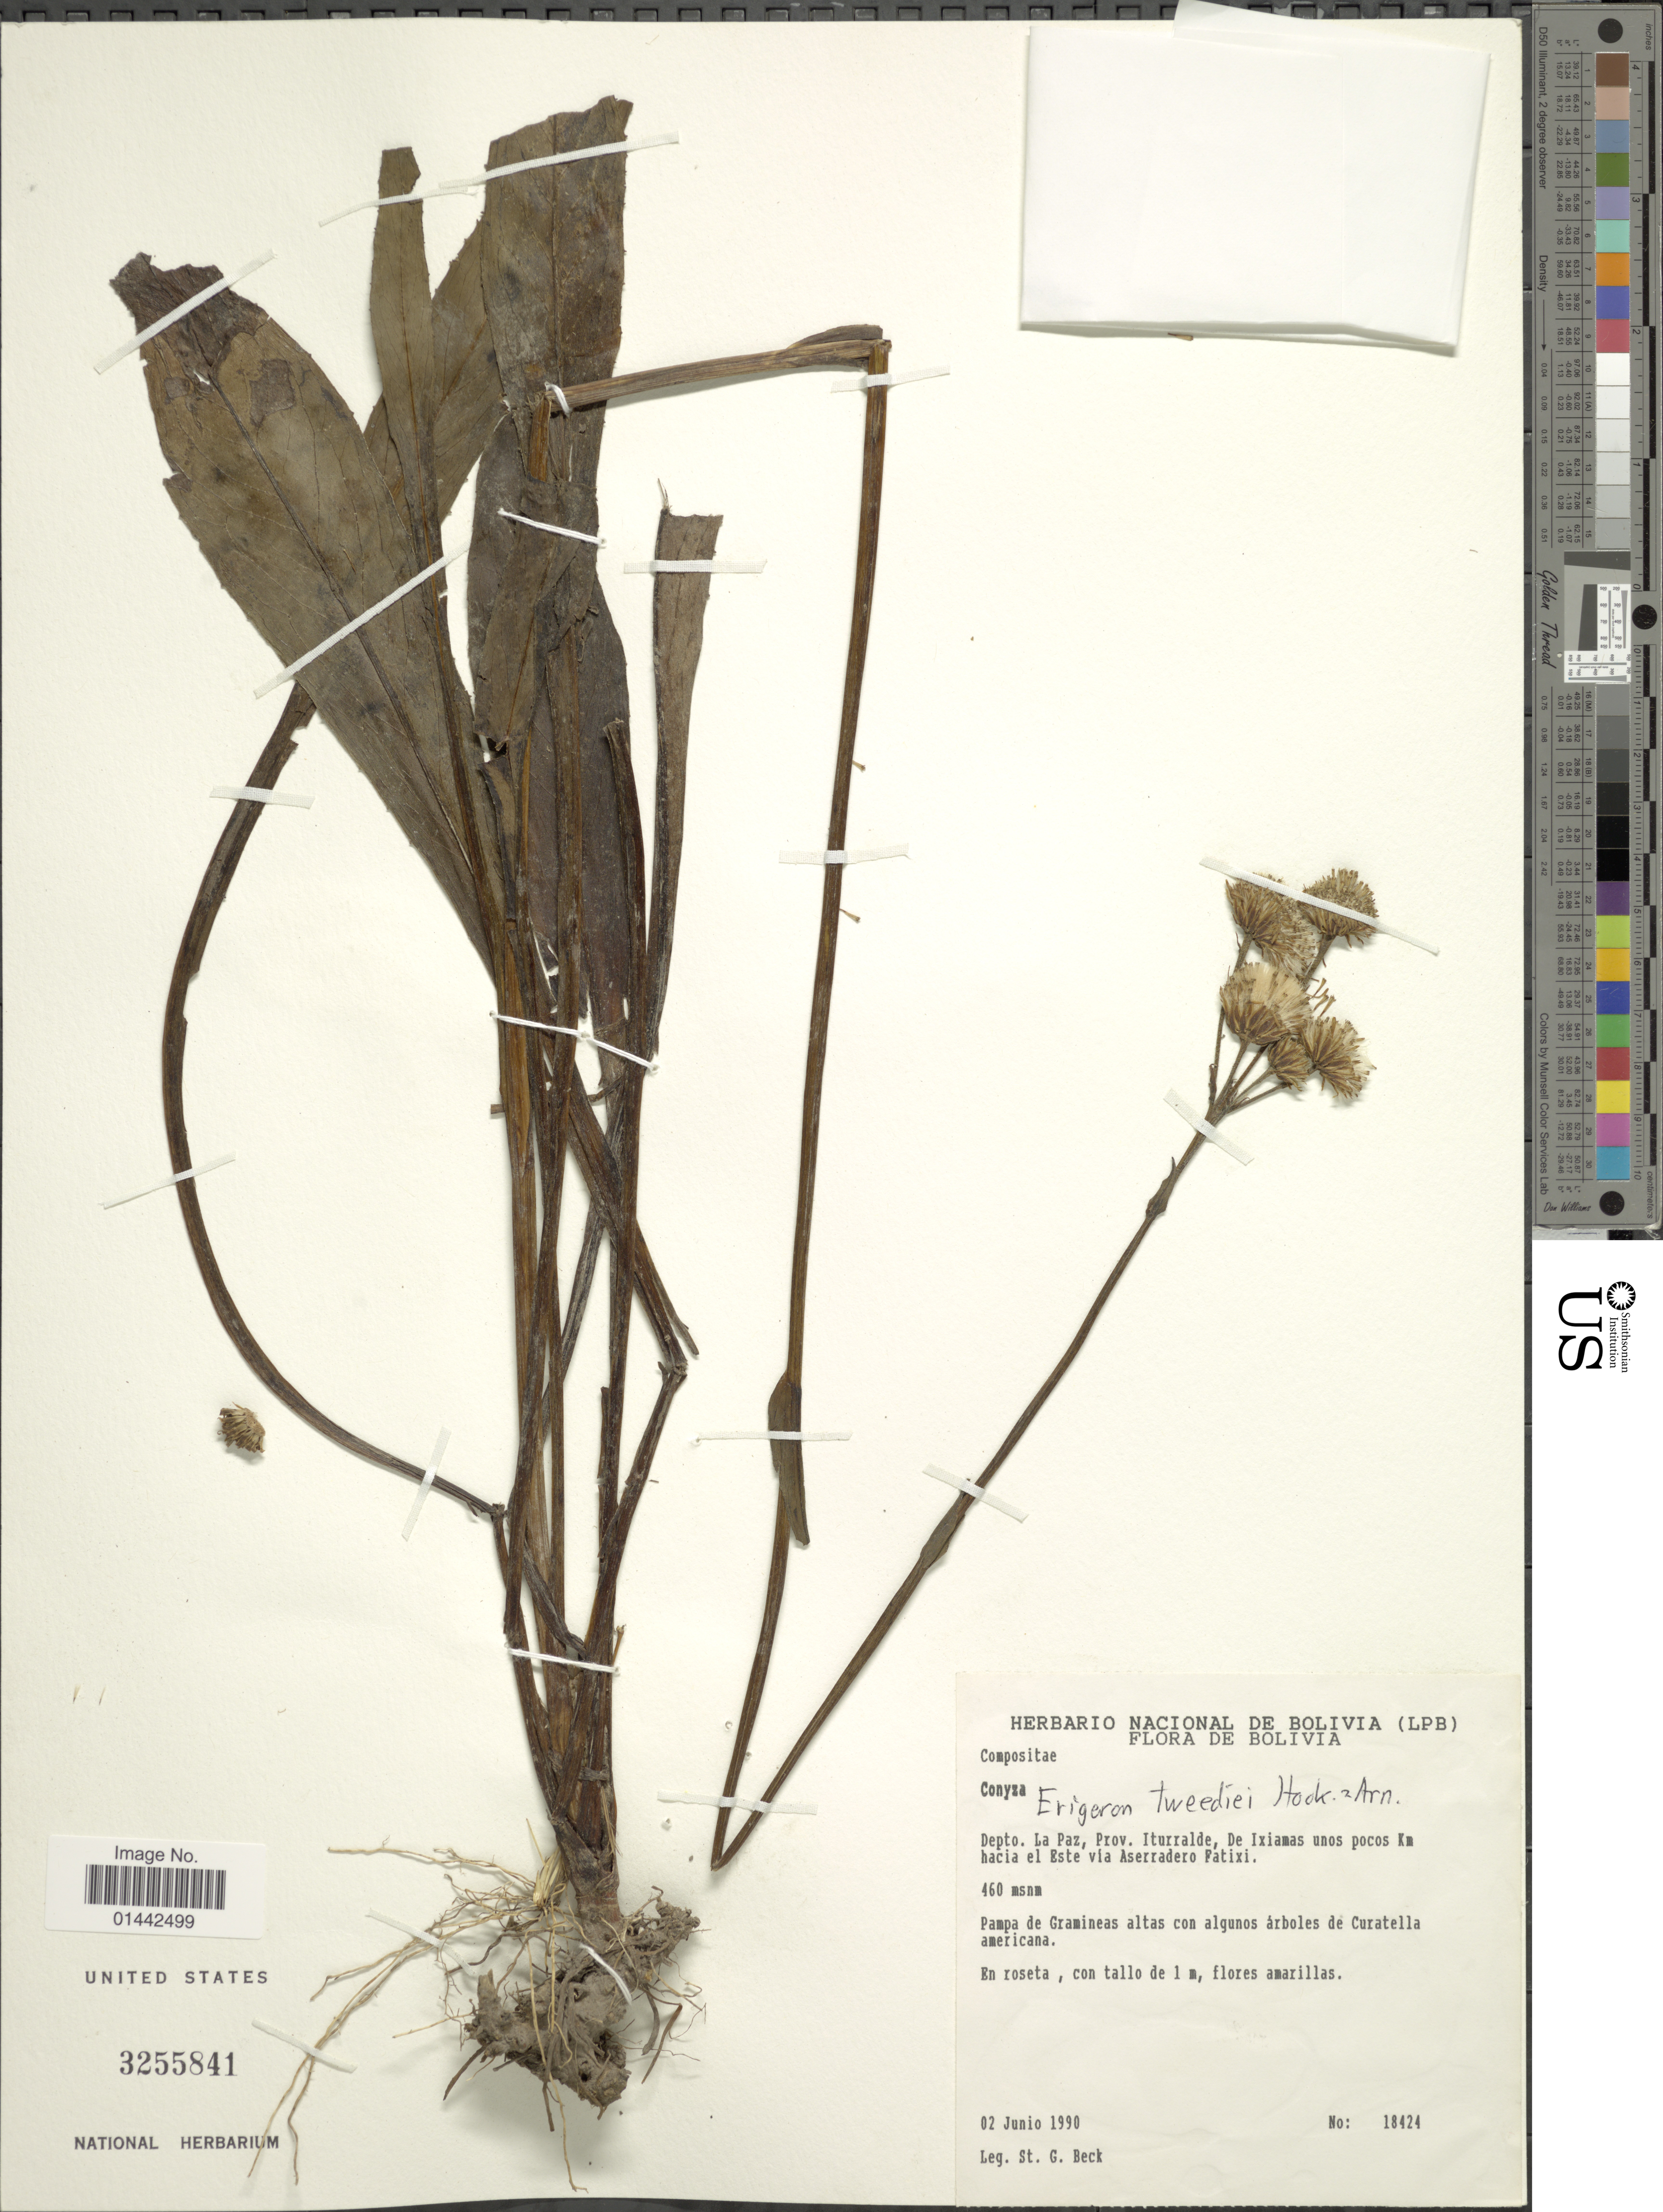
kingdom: Plantae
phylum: Tracheophyta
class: Magnoliopsida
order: Asterales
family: Asteraceae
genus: Erigeron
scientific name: Erigeron tweediei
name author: Hook. & Arn.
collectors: S. G. Beck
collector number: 18424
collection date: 1990-06-02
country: Bolivia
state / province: La Paz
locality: Conysa, Prov. Iturralde, De Ixiamas unos pocos Km hacia el Este via Aserradero Fatixi.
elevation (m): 460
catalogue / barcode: US 3255841